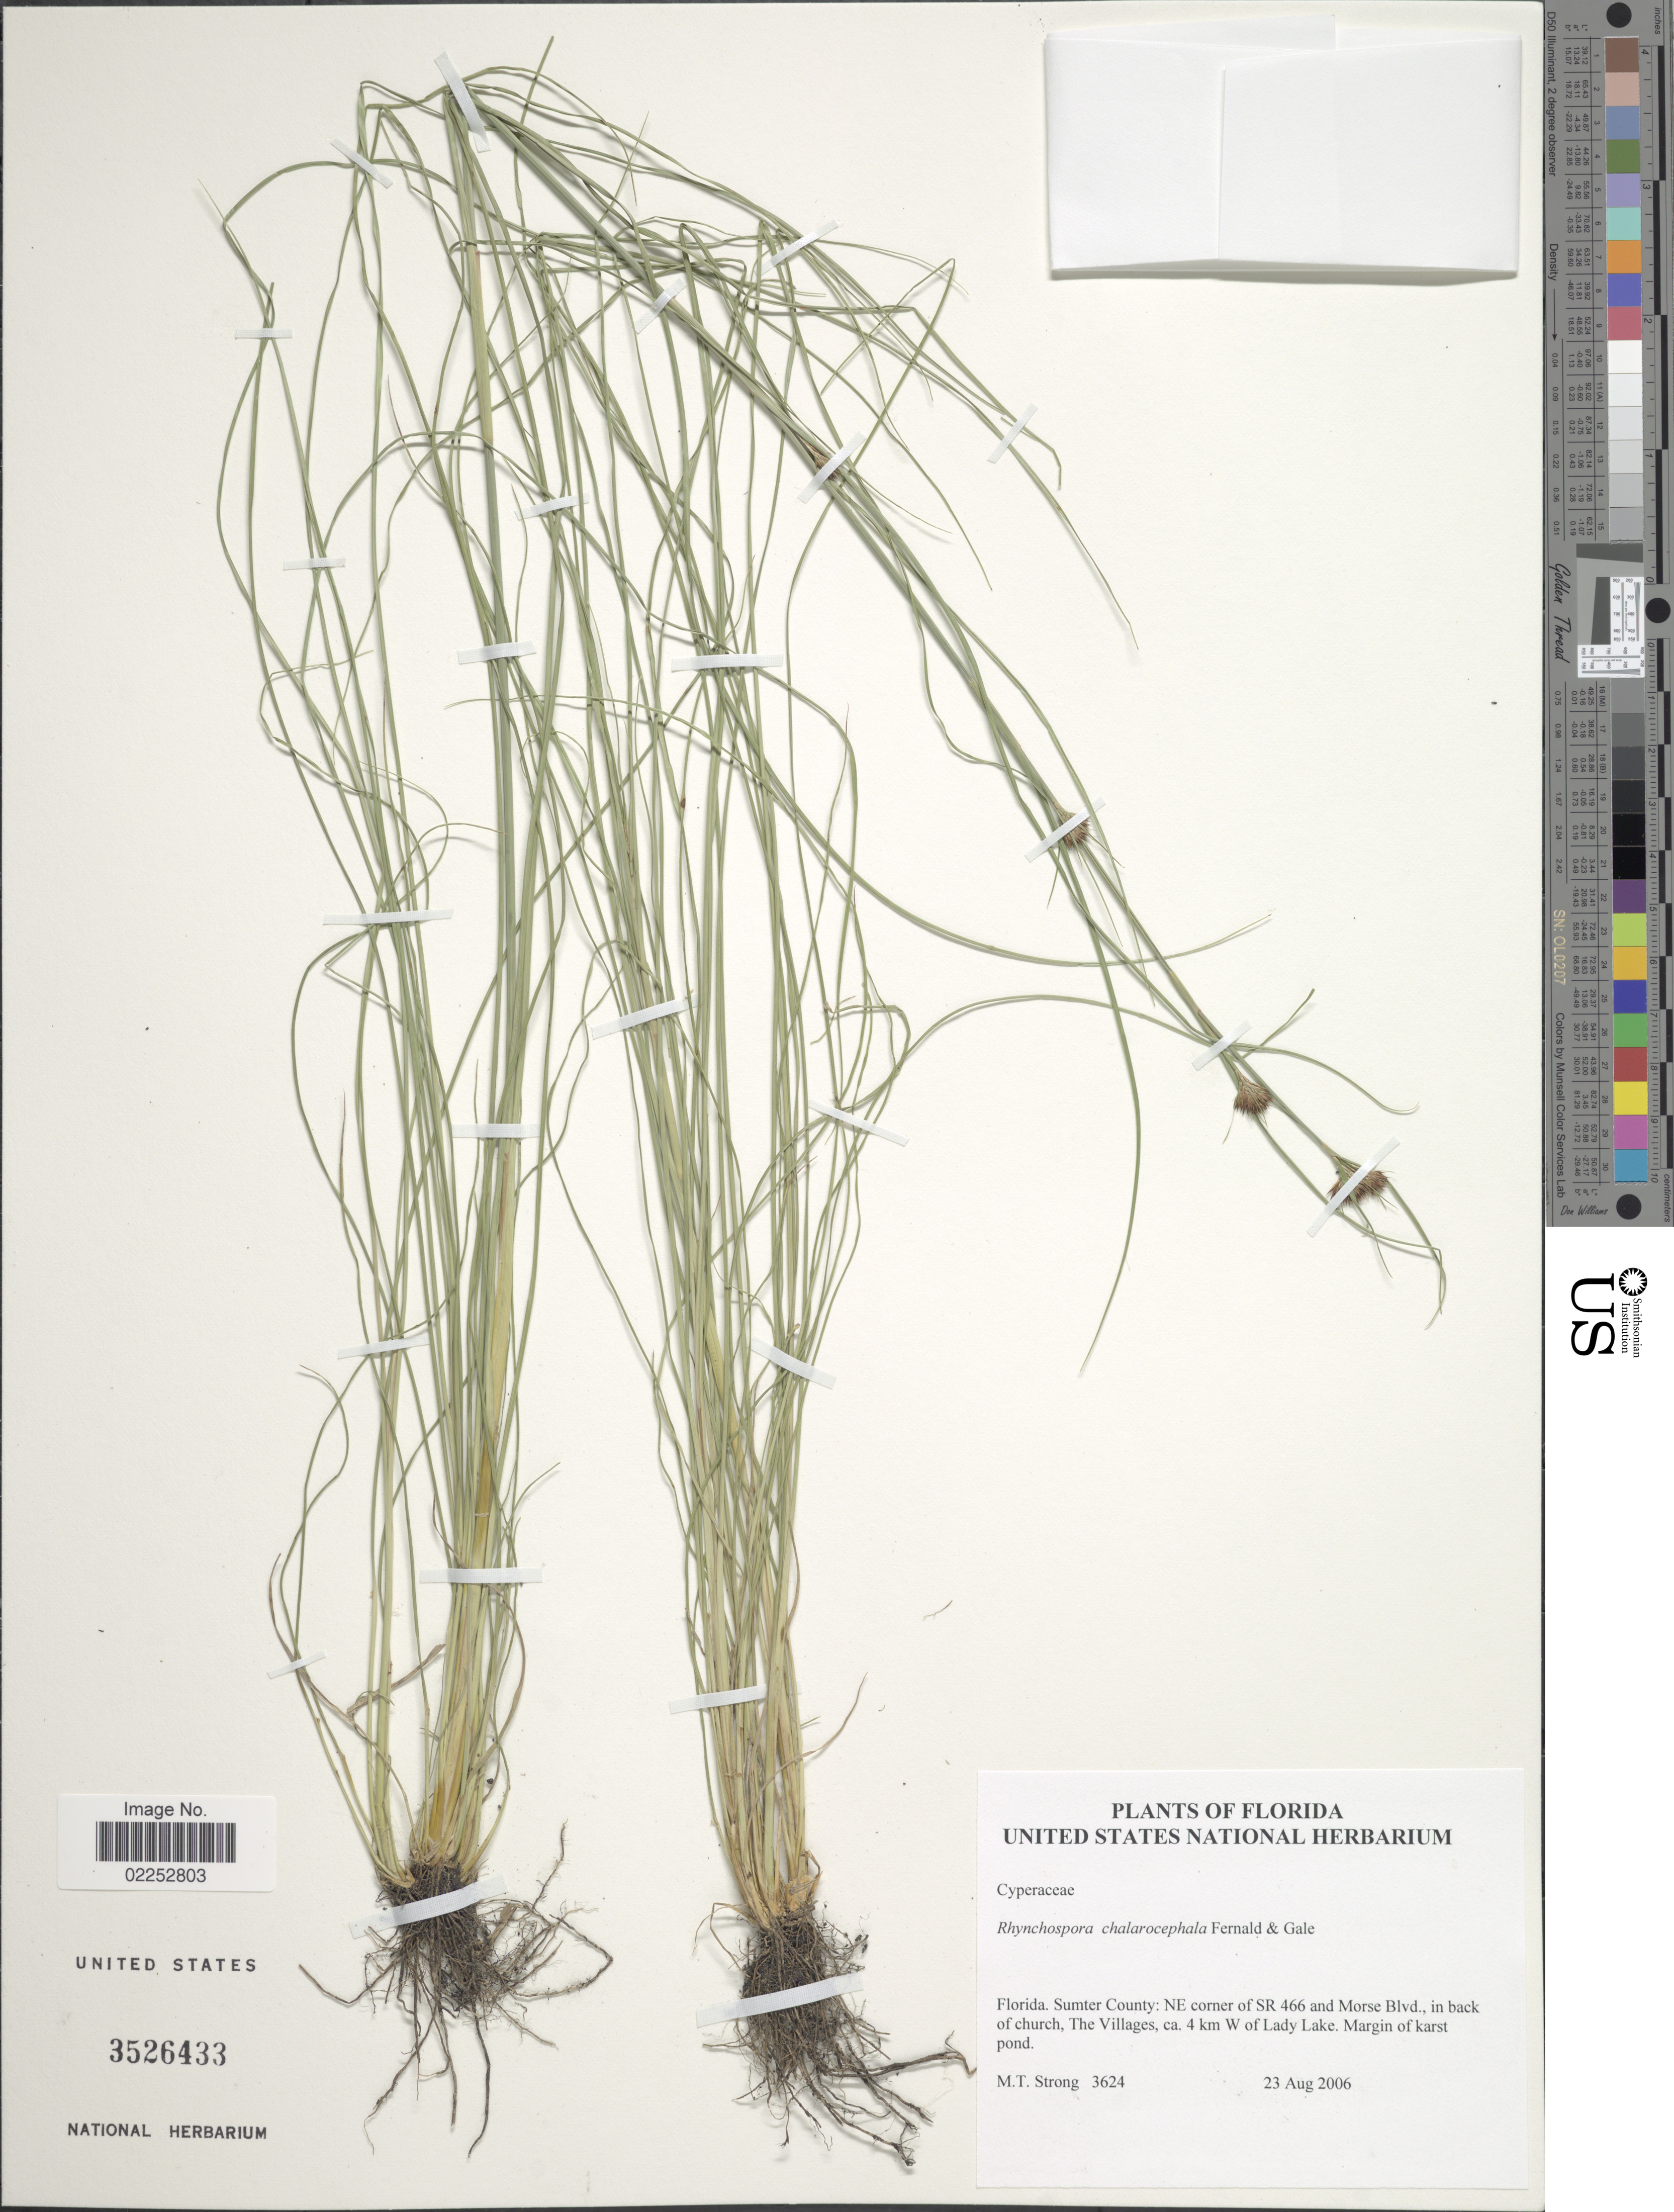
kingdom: Plantae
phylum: Tracheophyta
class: Liliopsida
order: Poales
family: Cyperaceae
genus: Rhynchospora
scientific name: Rhynchospora chalarocephala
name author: Fernald & Gale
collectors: M. T. Strong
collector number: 3624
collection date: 2006-08-23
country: United States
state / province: Florida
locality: Sumter County: NE corner of SR 466 and Morse Blvd., in back of church, The Villages, ca. 4 km W of Lady Lake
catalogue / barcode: US 3526433